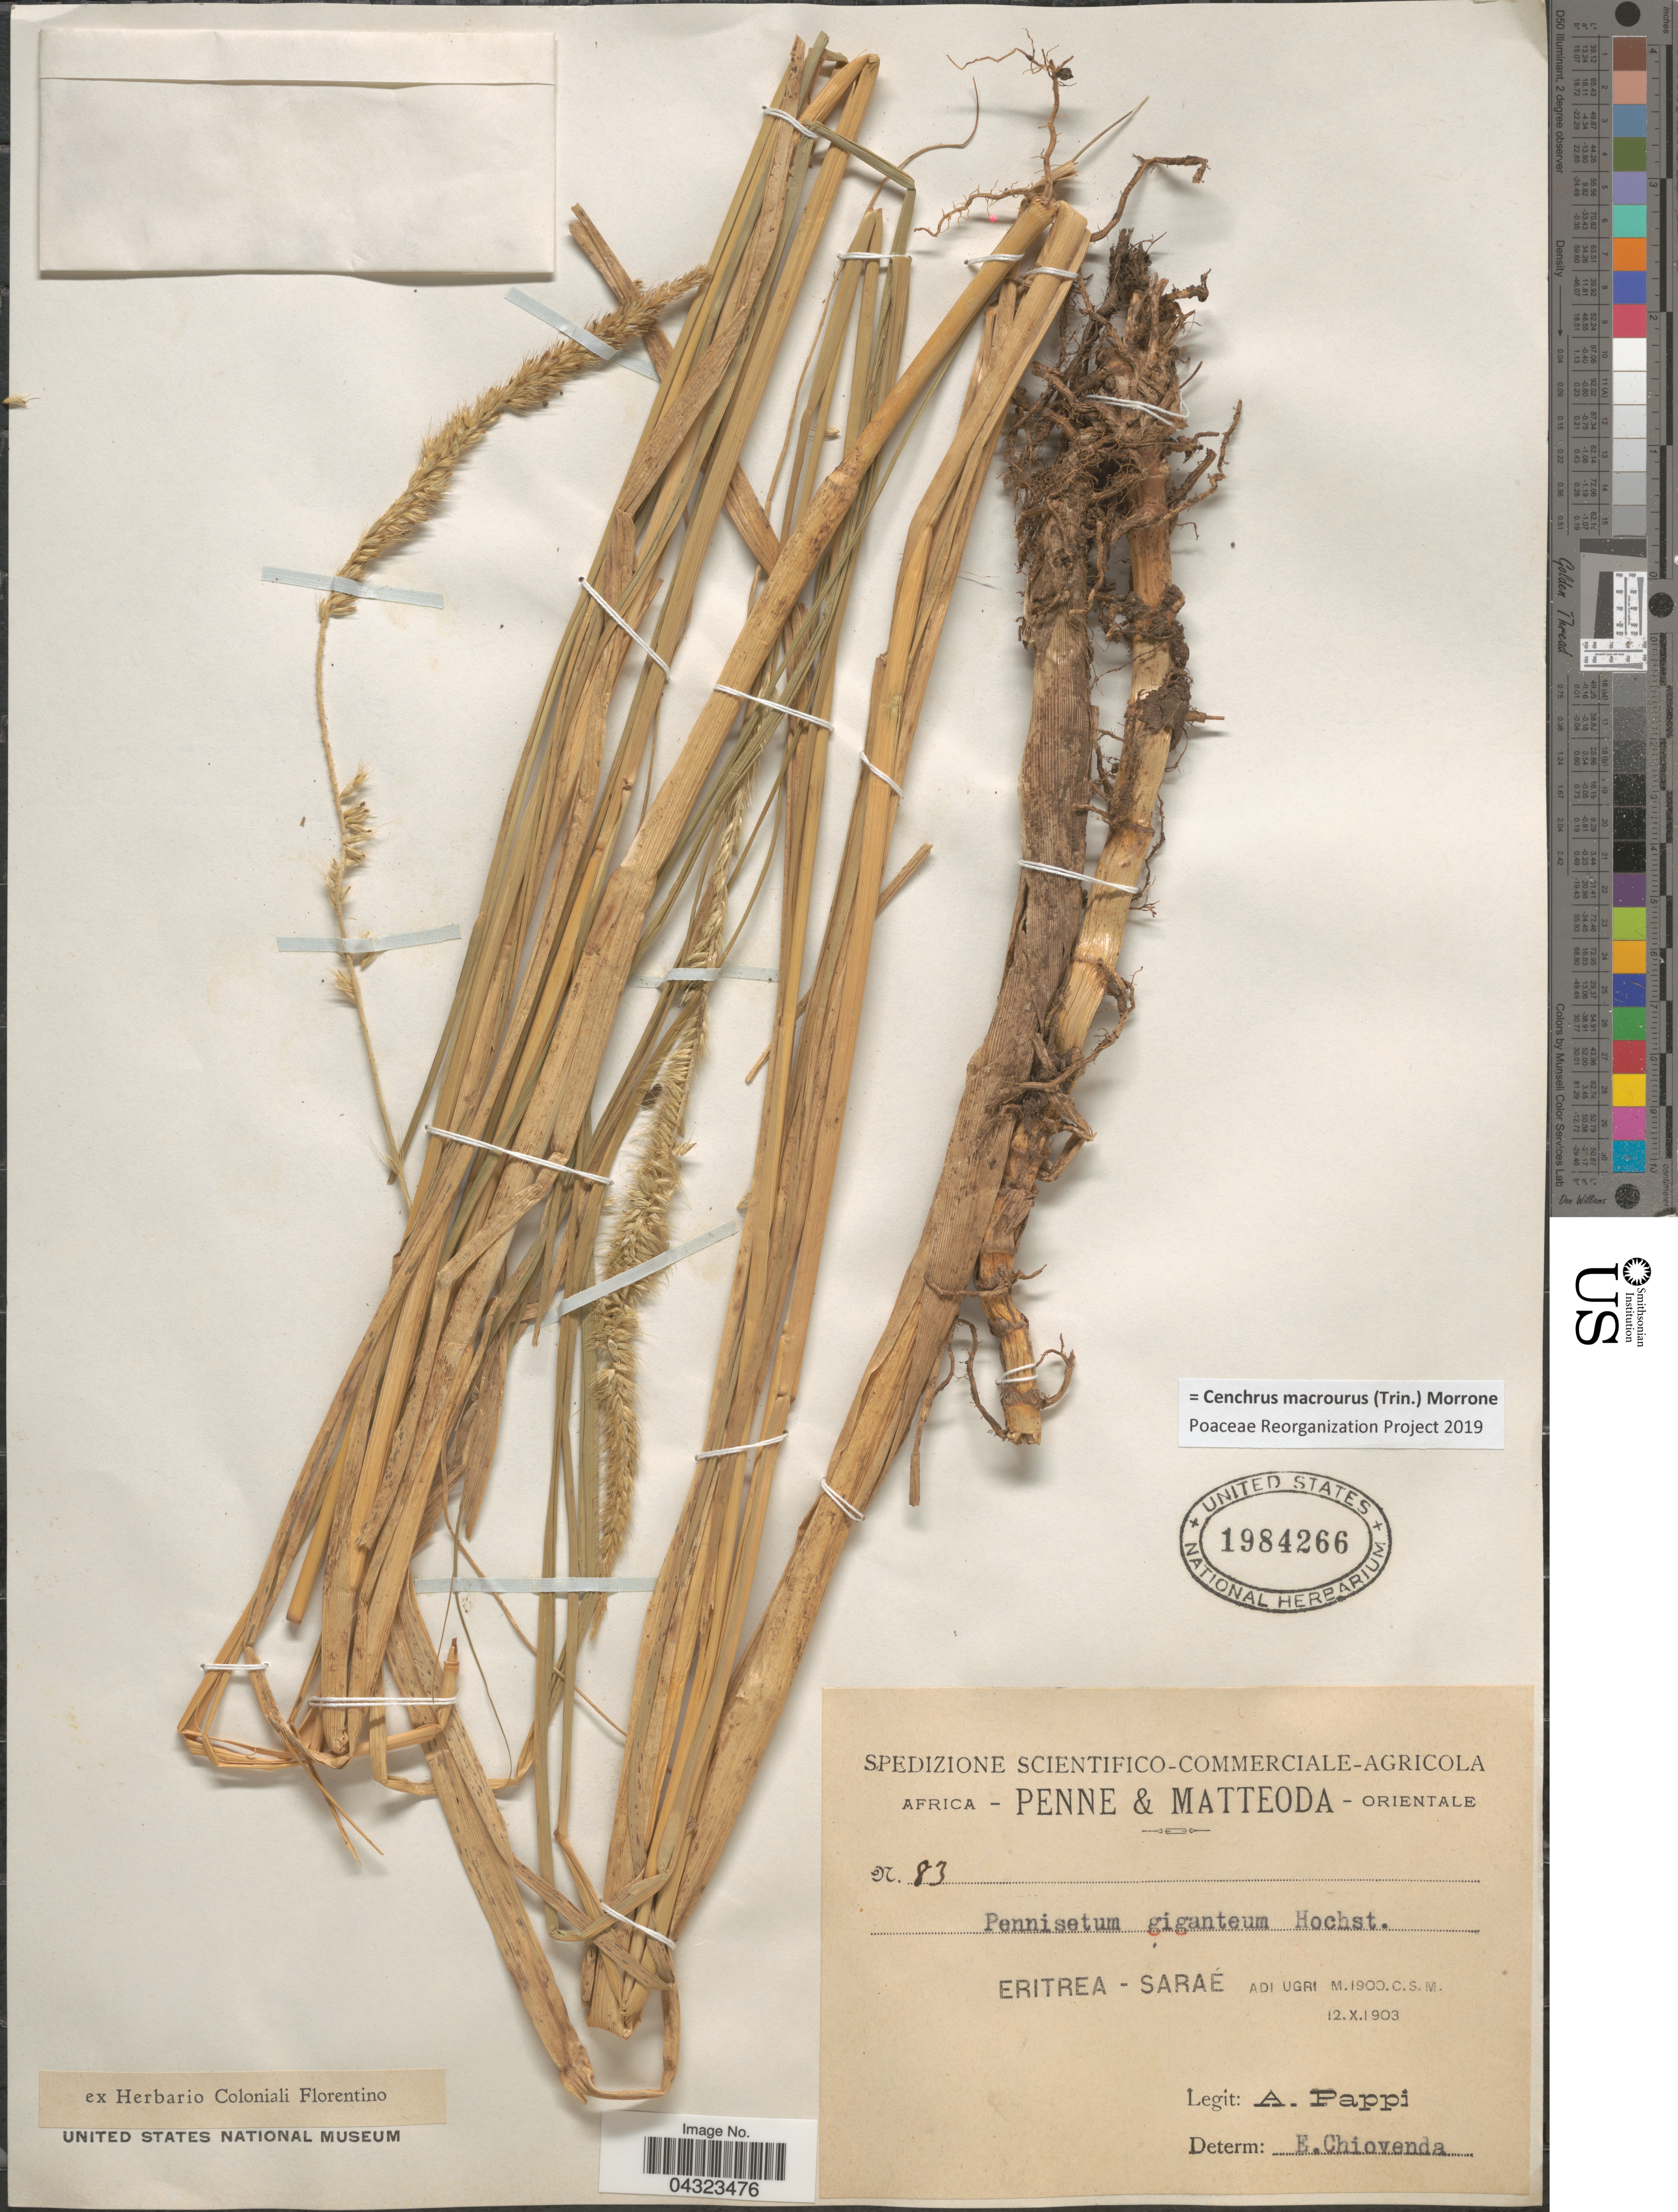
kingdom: Plantae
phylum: Tracheophyta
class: Liliopsida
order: Poales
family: Poaceae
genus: Cenchrus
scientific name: Cenchrus macrourus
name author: (Trin.) Morrone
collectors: A. Pappi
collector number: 83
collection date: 1903-10-12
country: Eritrea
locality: Saraé adi ugri.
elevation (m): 1900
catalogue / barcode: US 1984266